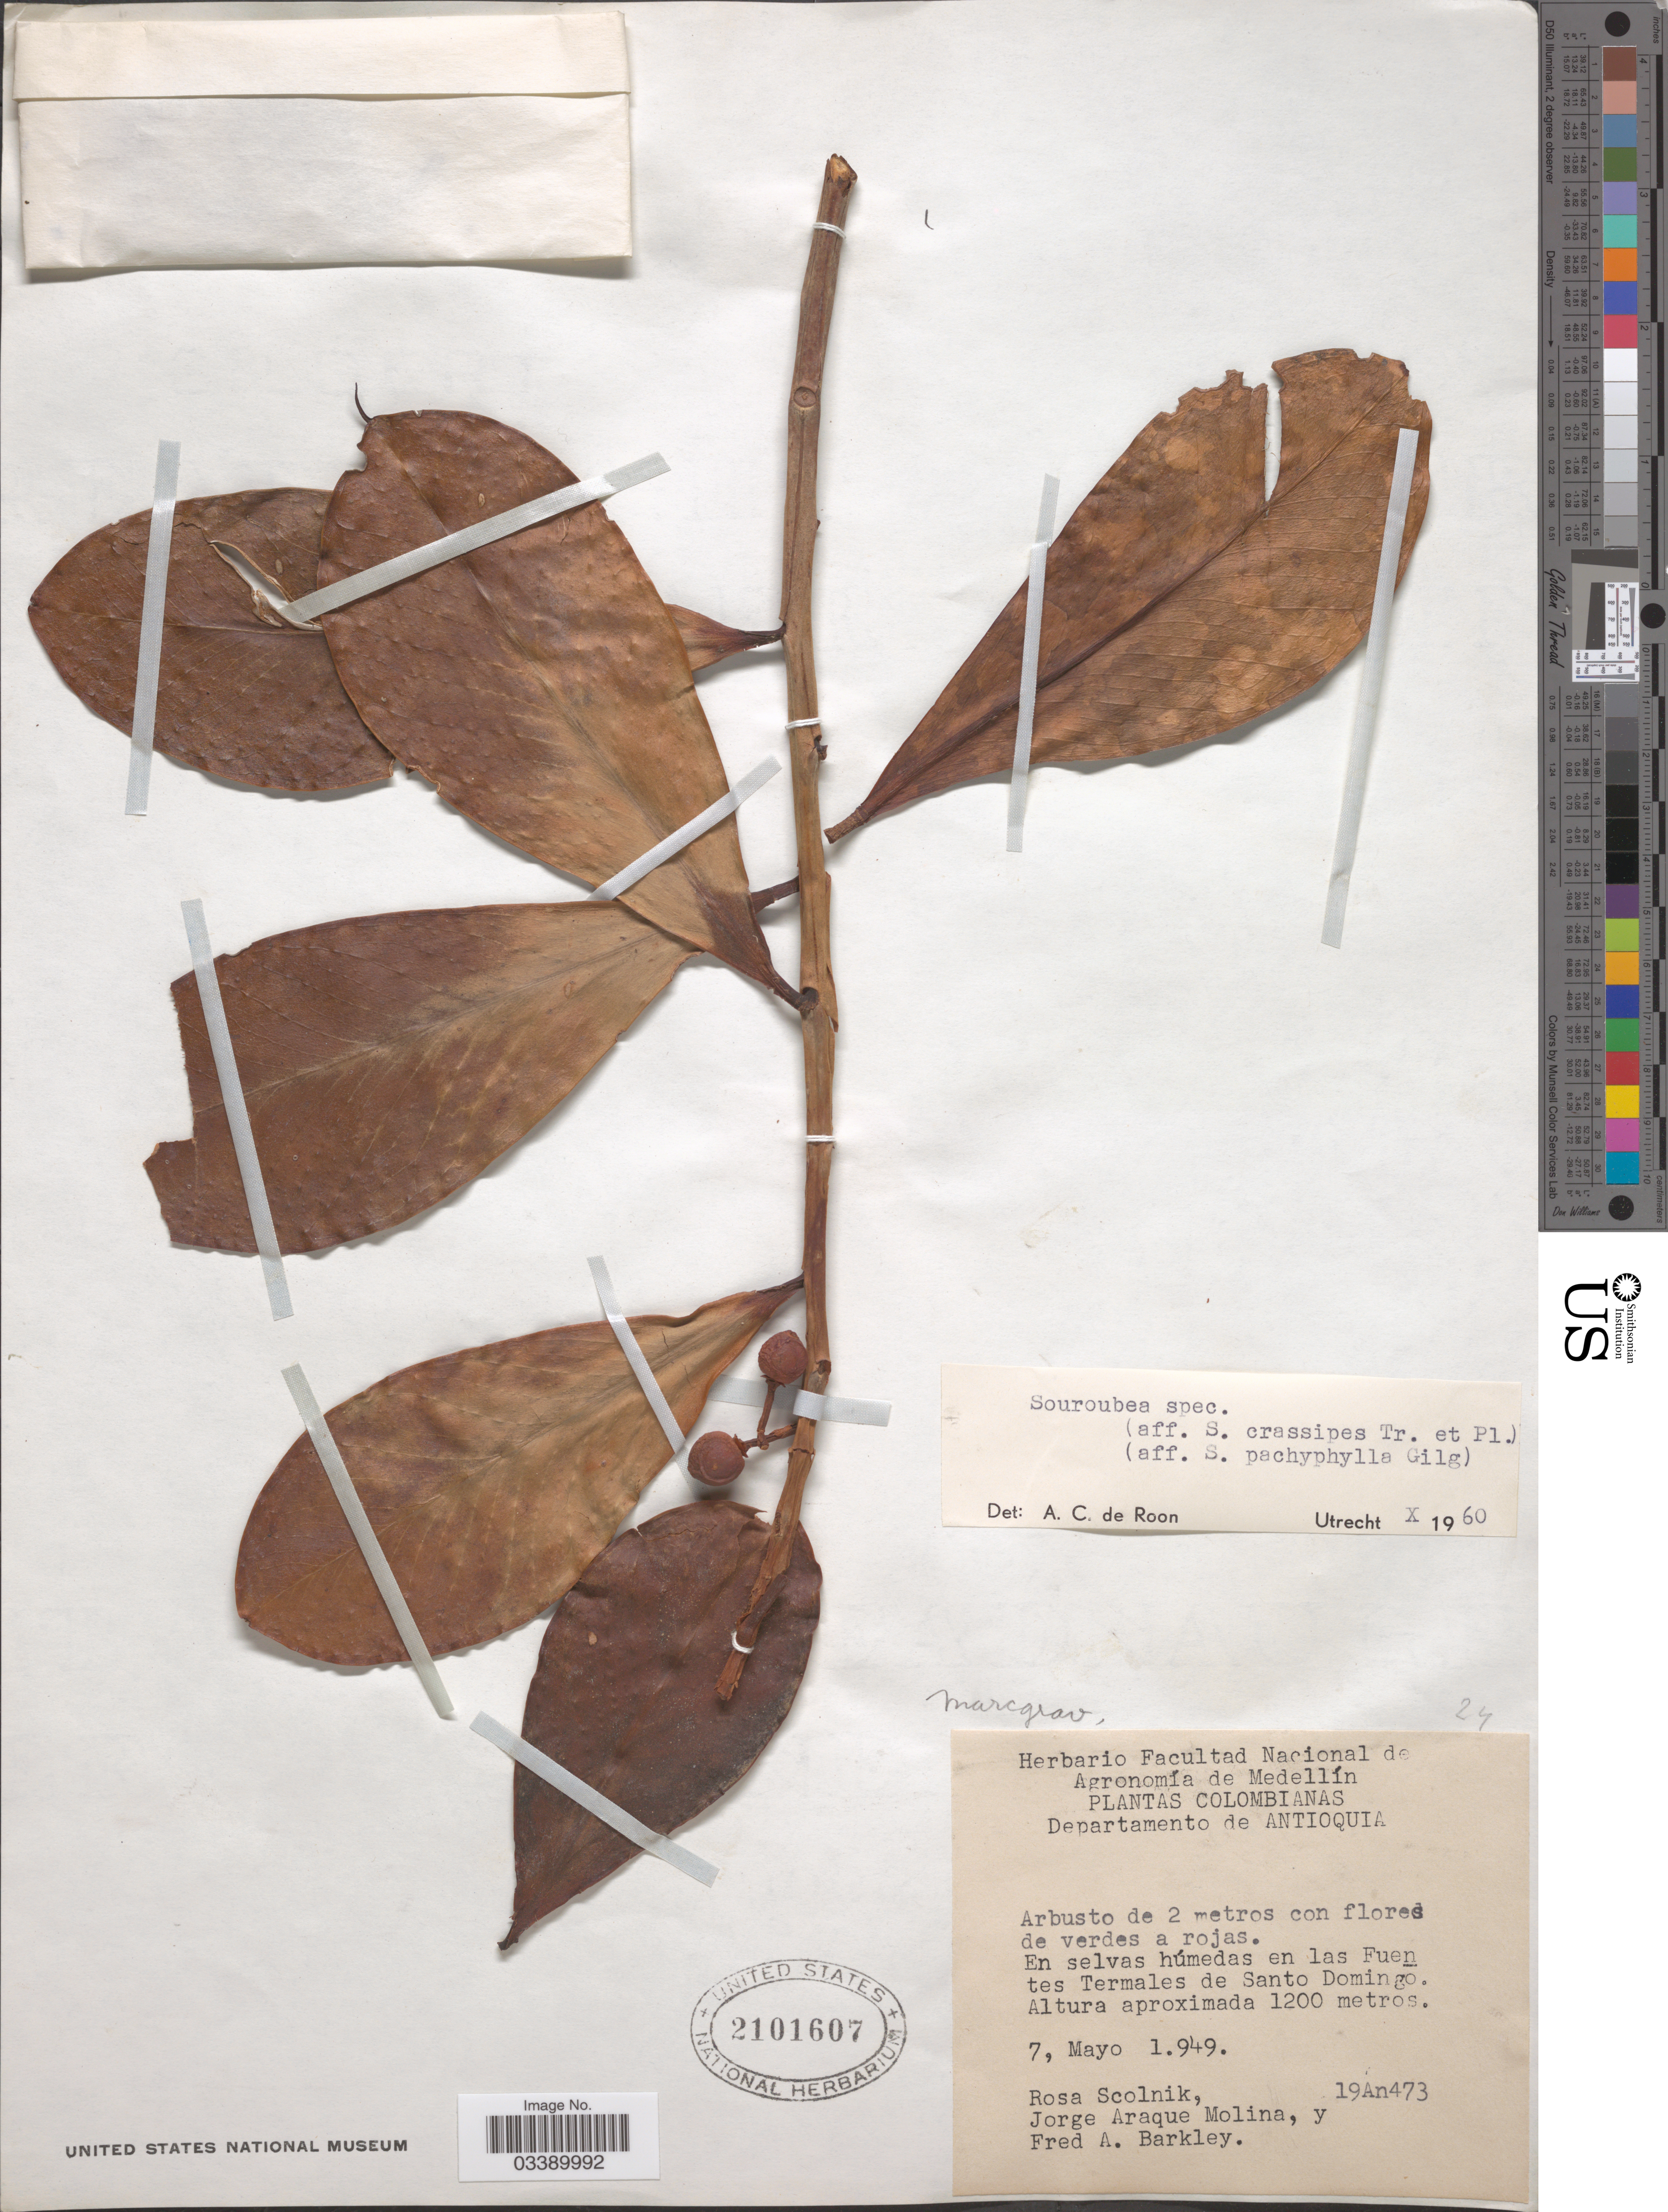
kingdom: Plantae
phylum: Tracheophyta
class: Magnoliopsida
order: Ericales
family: Marcgraviaceae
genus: Souroubea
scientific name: Souroubea sp.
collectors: R. Scolnik, J. Araque Molina & F. A. Barkley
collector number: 19An473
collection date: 1949-05-07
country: Colombia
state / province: Antioquia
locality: Departamento de Antioquia. En selvas húmedas en las Fuentes Termales de Santo Domingo.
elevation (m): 1200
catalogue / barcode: US 2101607